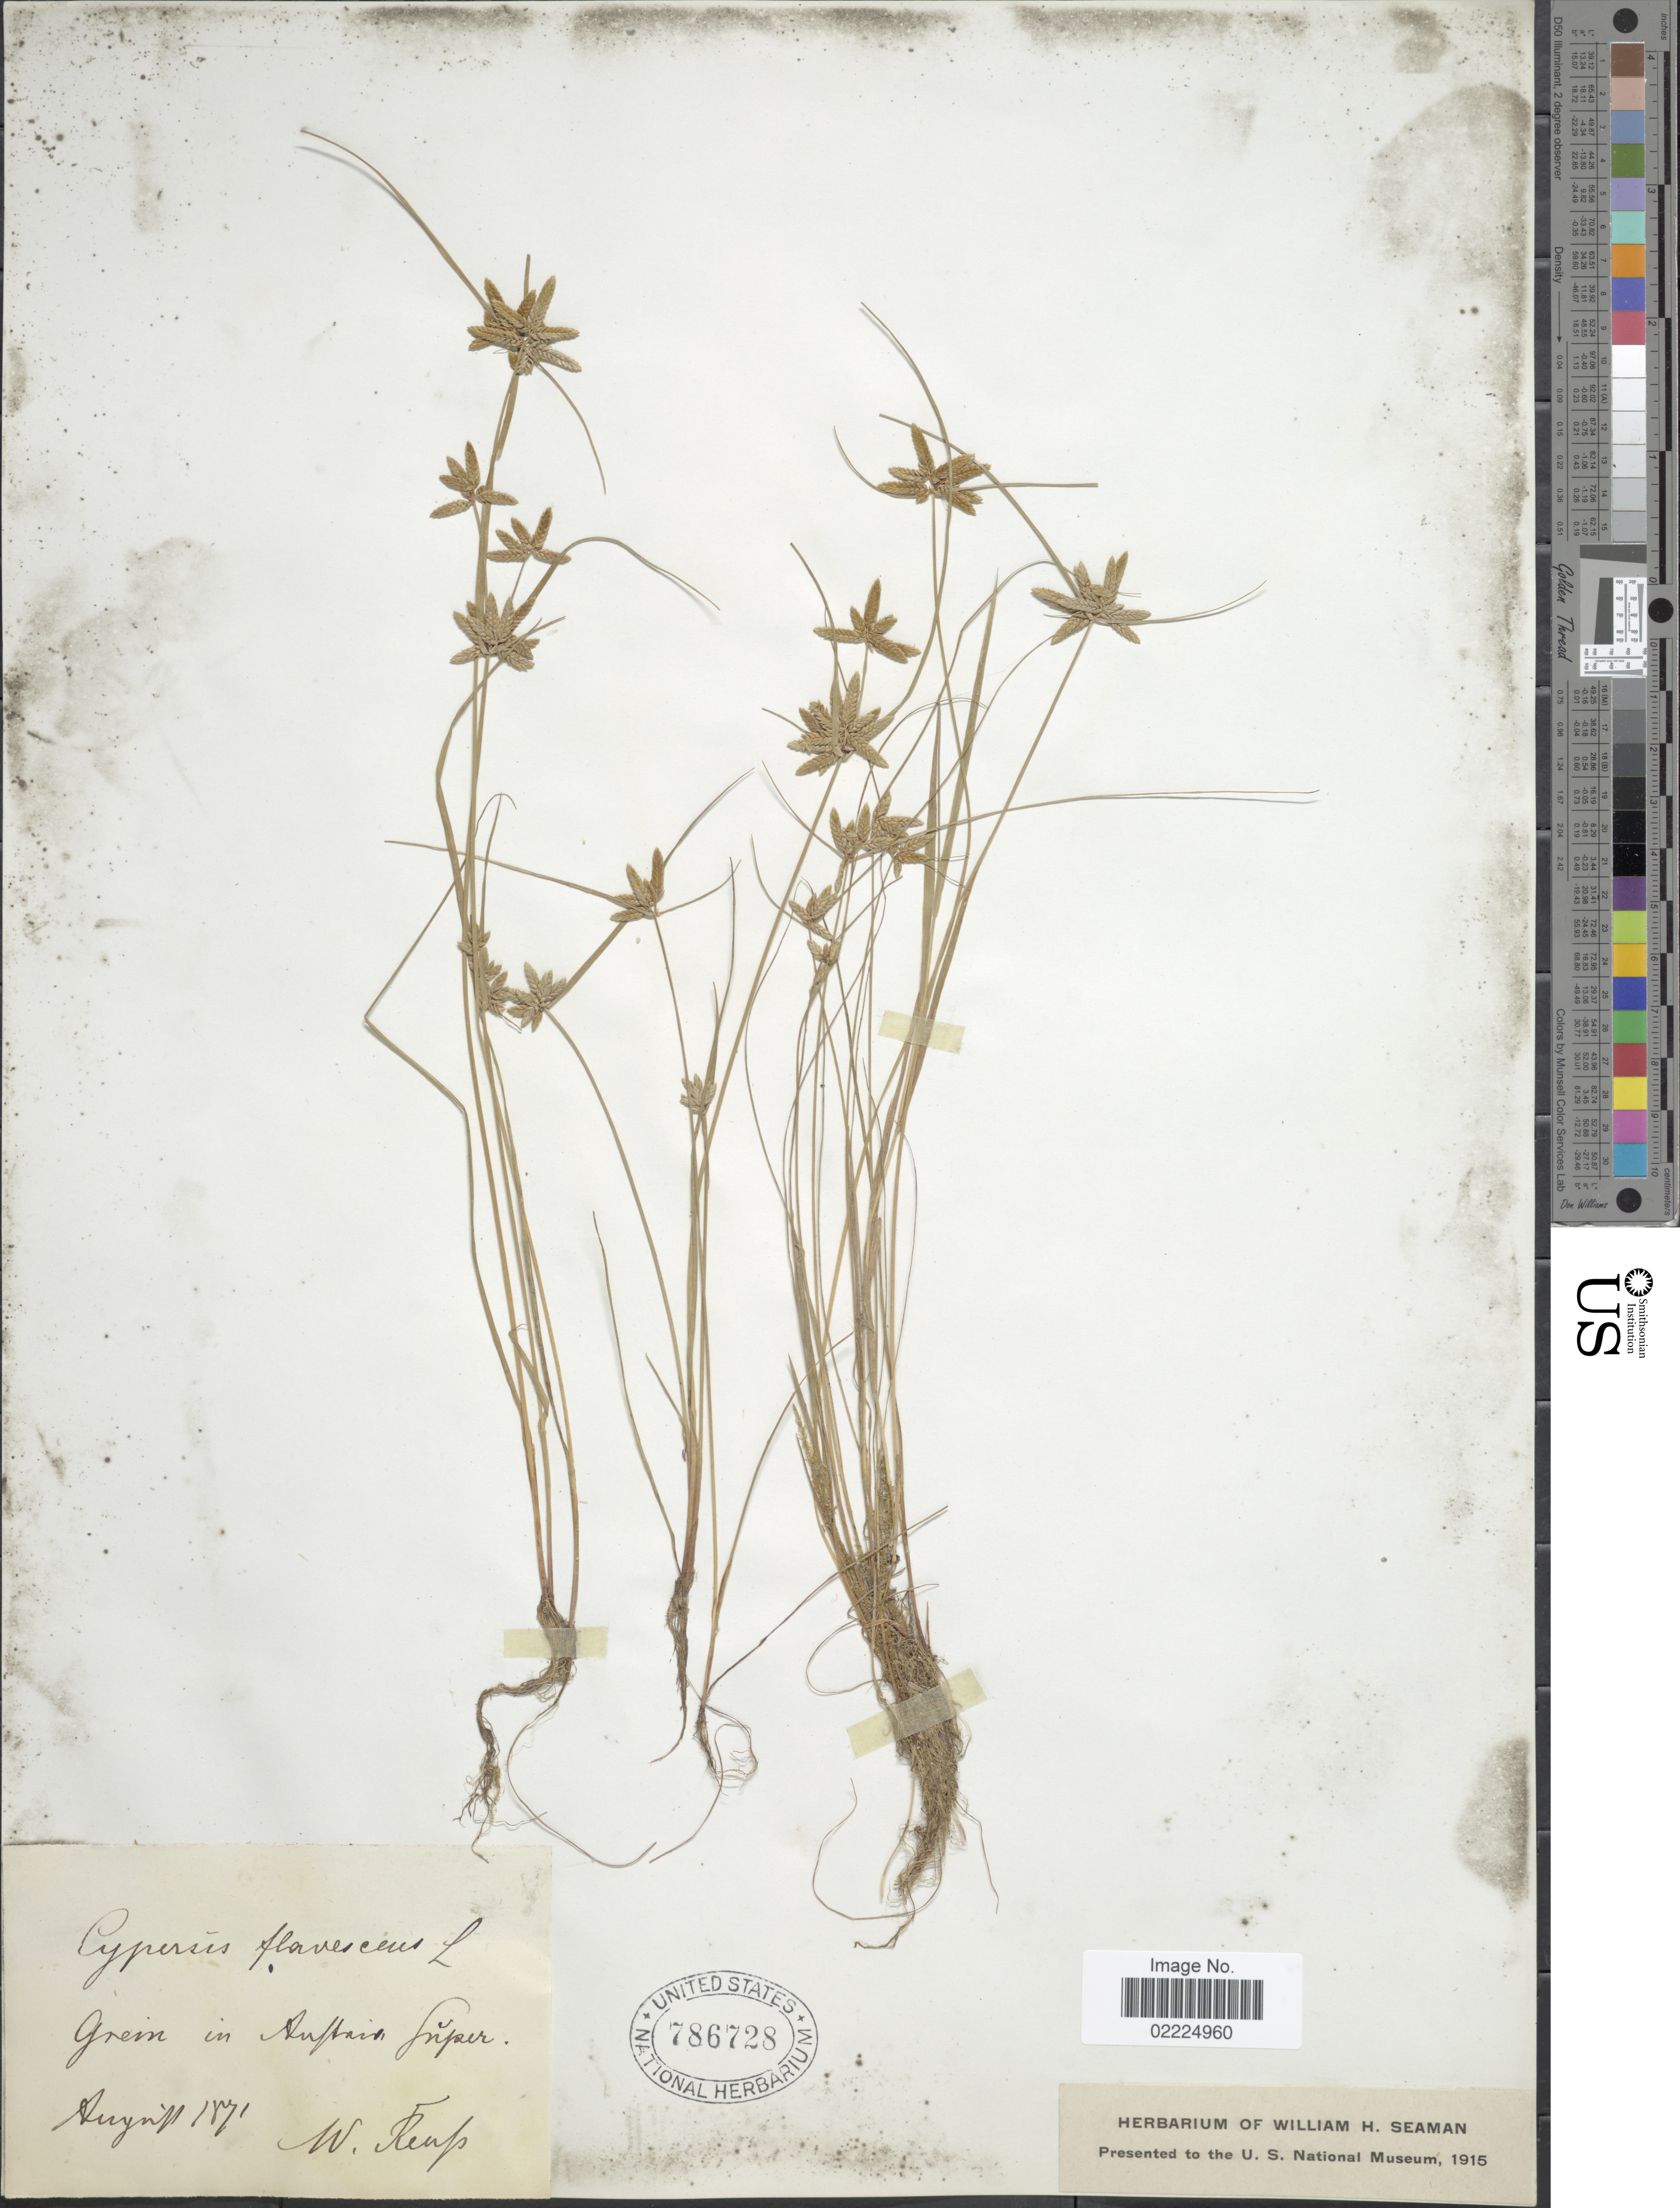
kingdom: Plantae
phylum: Tracheophyta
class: Liliopsida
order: Poales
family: Cyperaceae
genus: Cyperus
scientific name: Cyperus flavescens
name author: L.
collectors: W. Reup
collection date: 1871-08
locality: Grein in Aufrain Super [interpreted]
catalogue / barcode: US 786728